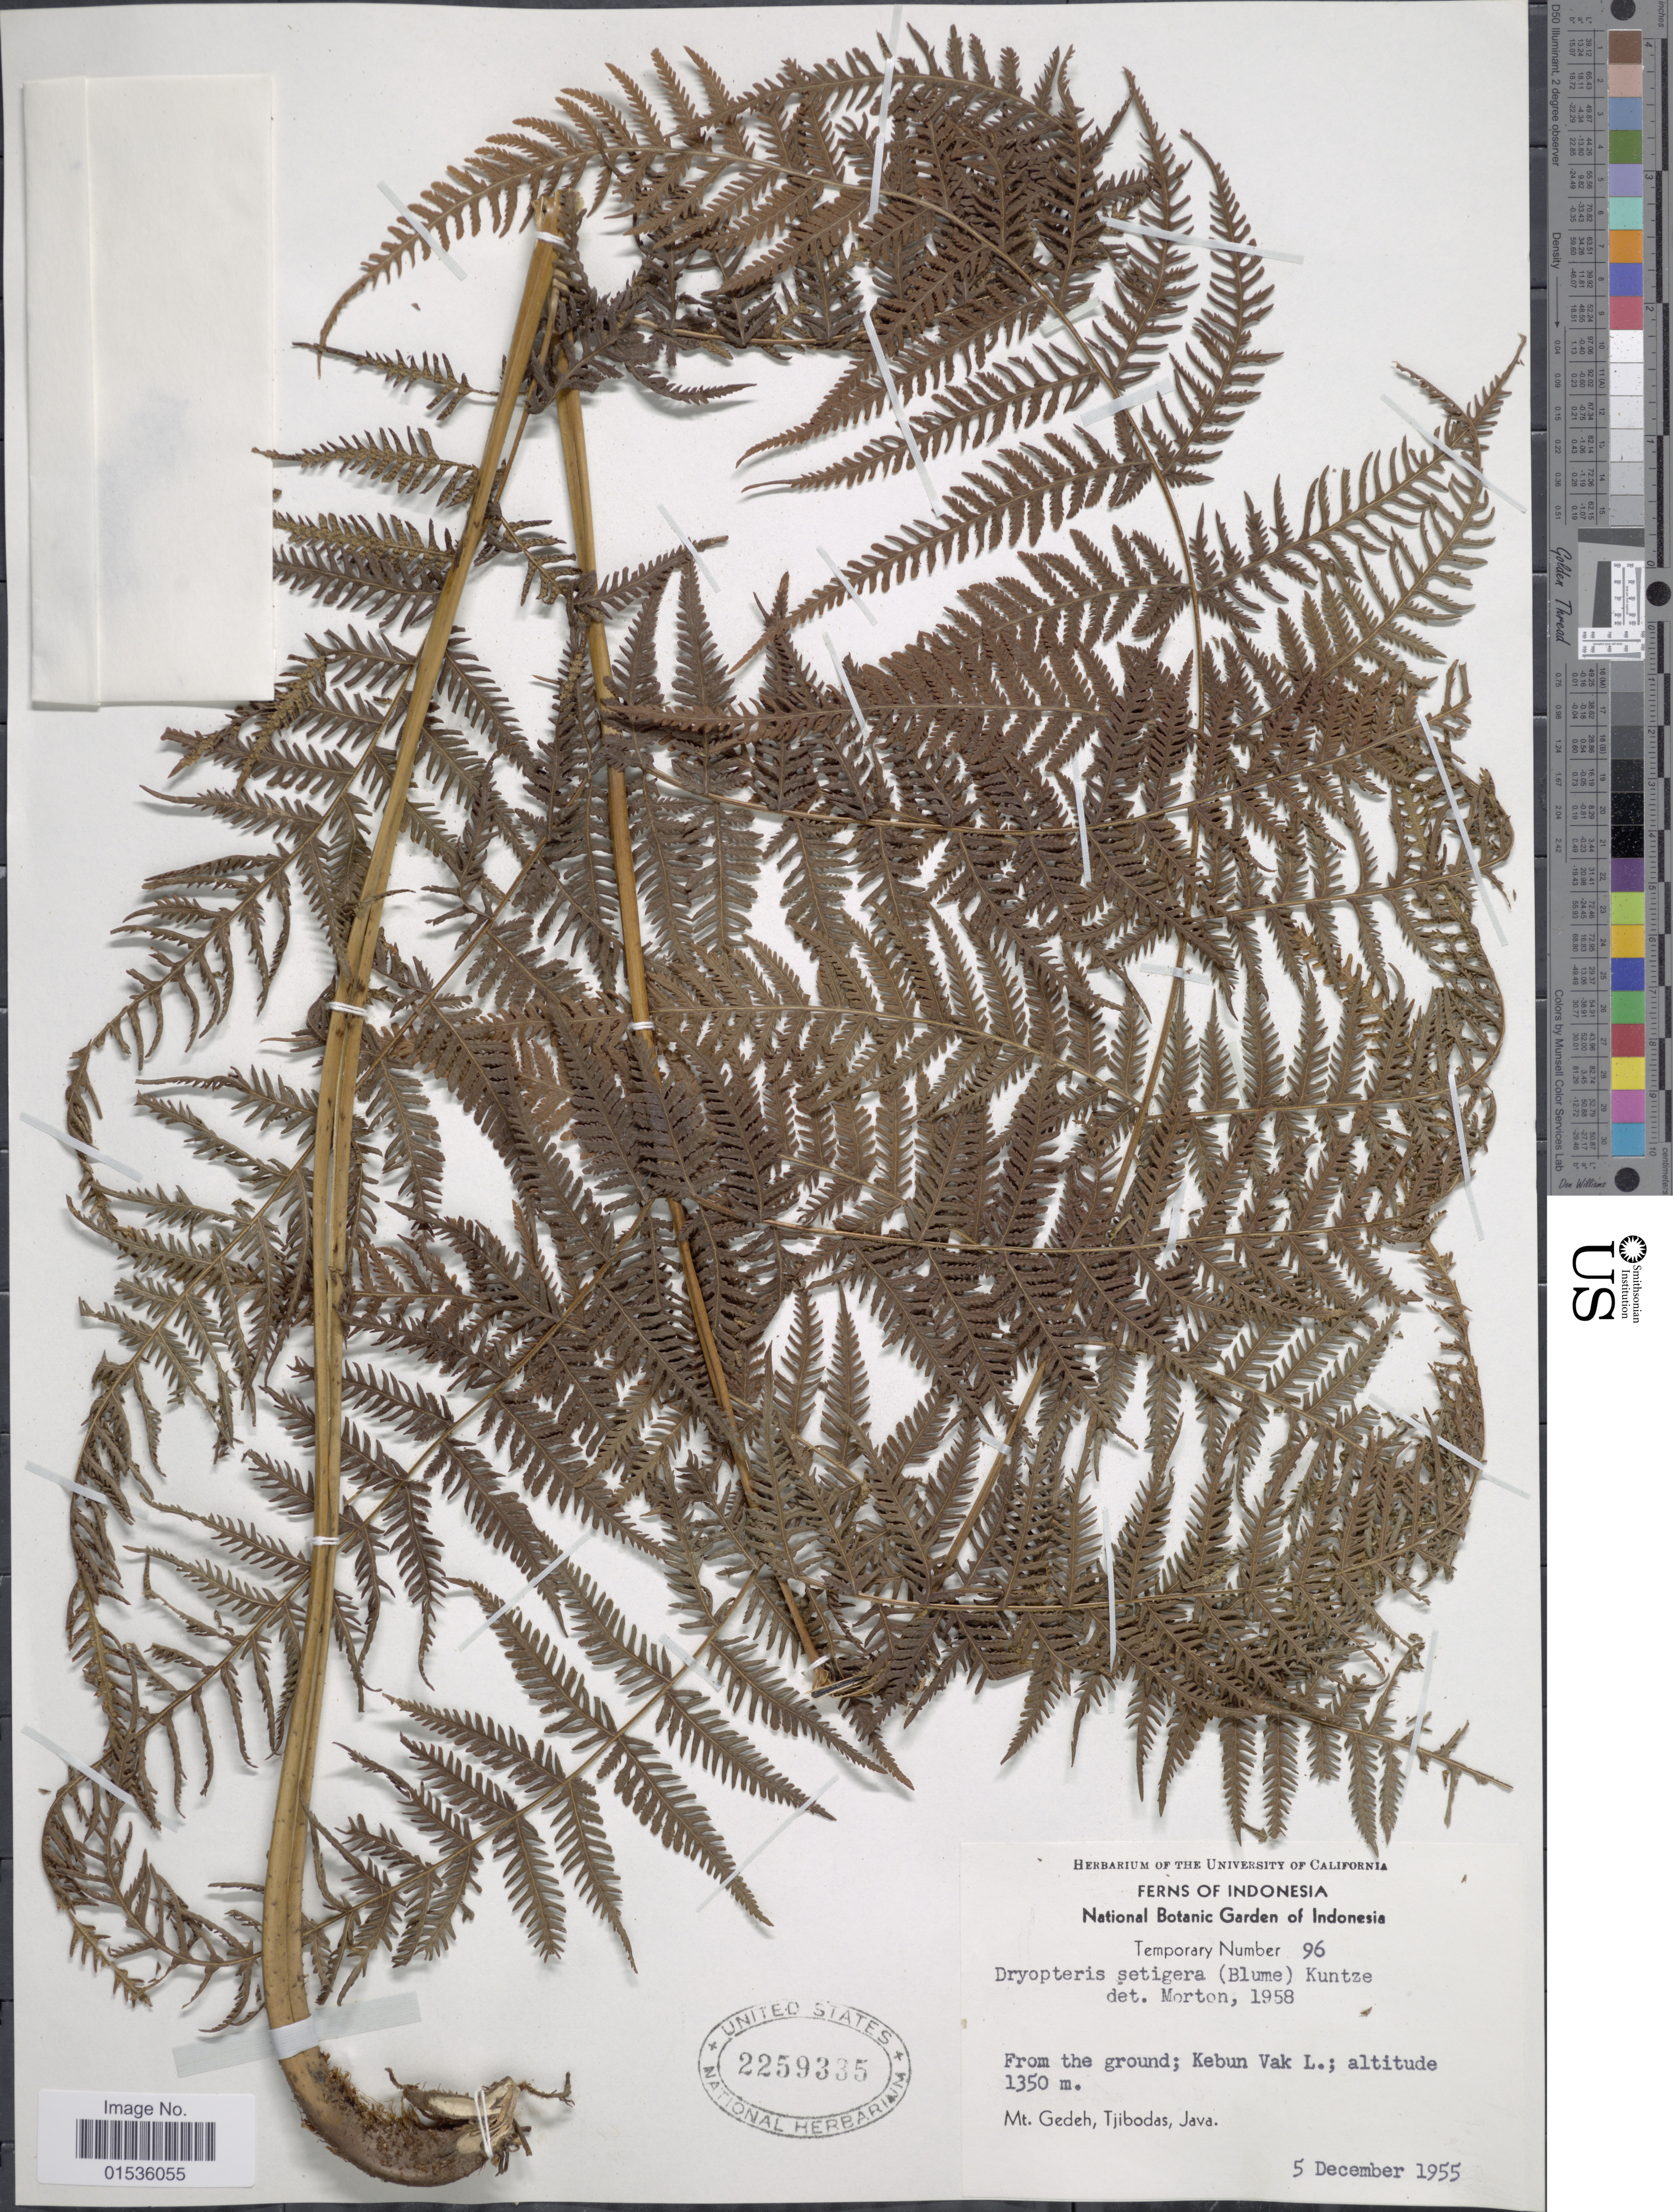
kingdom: Plantae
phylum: Tracheophyta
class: Polypodiopsida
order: Polypodiales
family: Thelypteridaceae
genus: Macrothelypteris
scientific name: Macrothelypteris torresiana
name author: (Gaudich.) Ching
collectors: ex herb. Univ. of California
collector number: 96?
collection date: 1955-12-05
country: Indonesia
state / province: Java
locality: Mt. Gedeh, Tjibodas, Javas.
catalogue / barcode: US 2259335